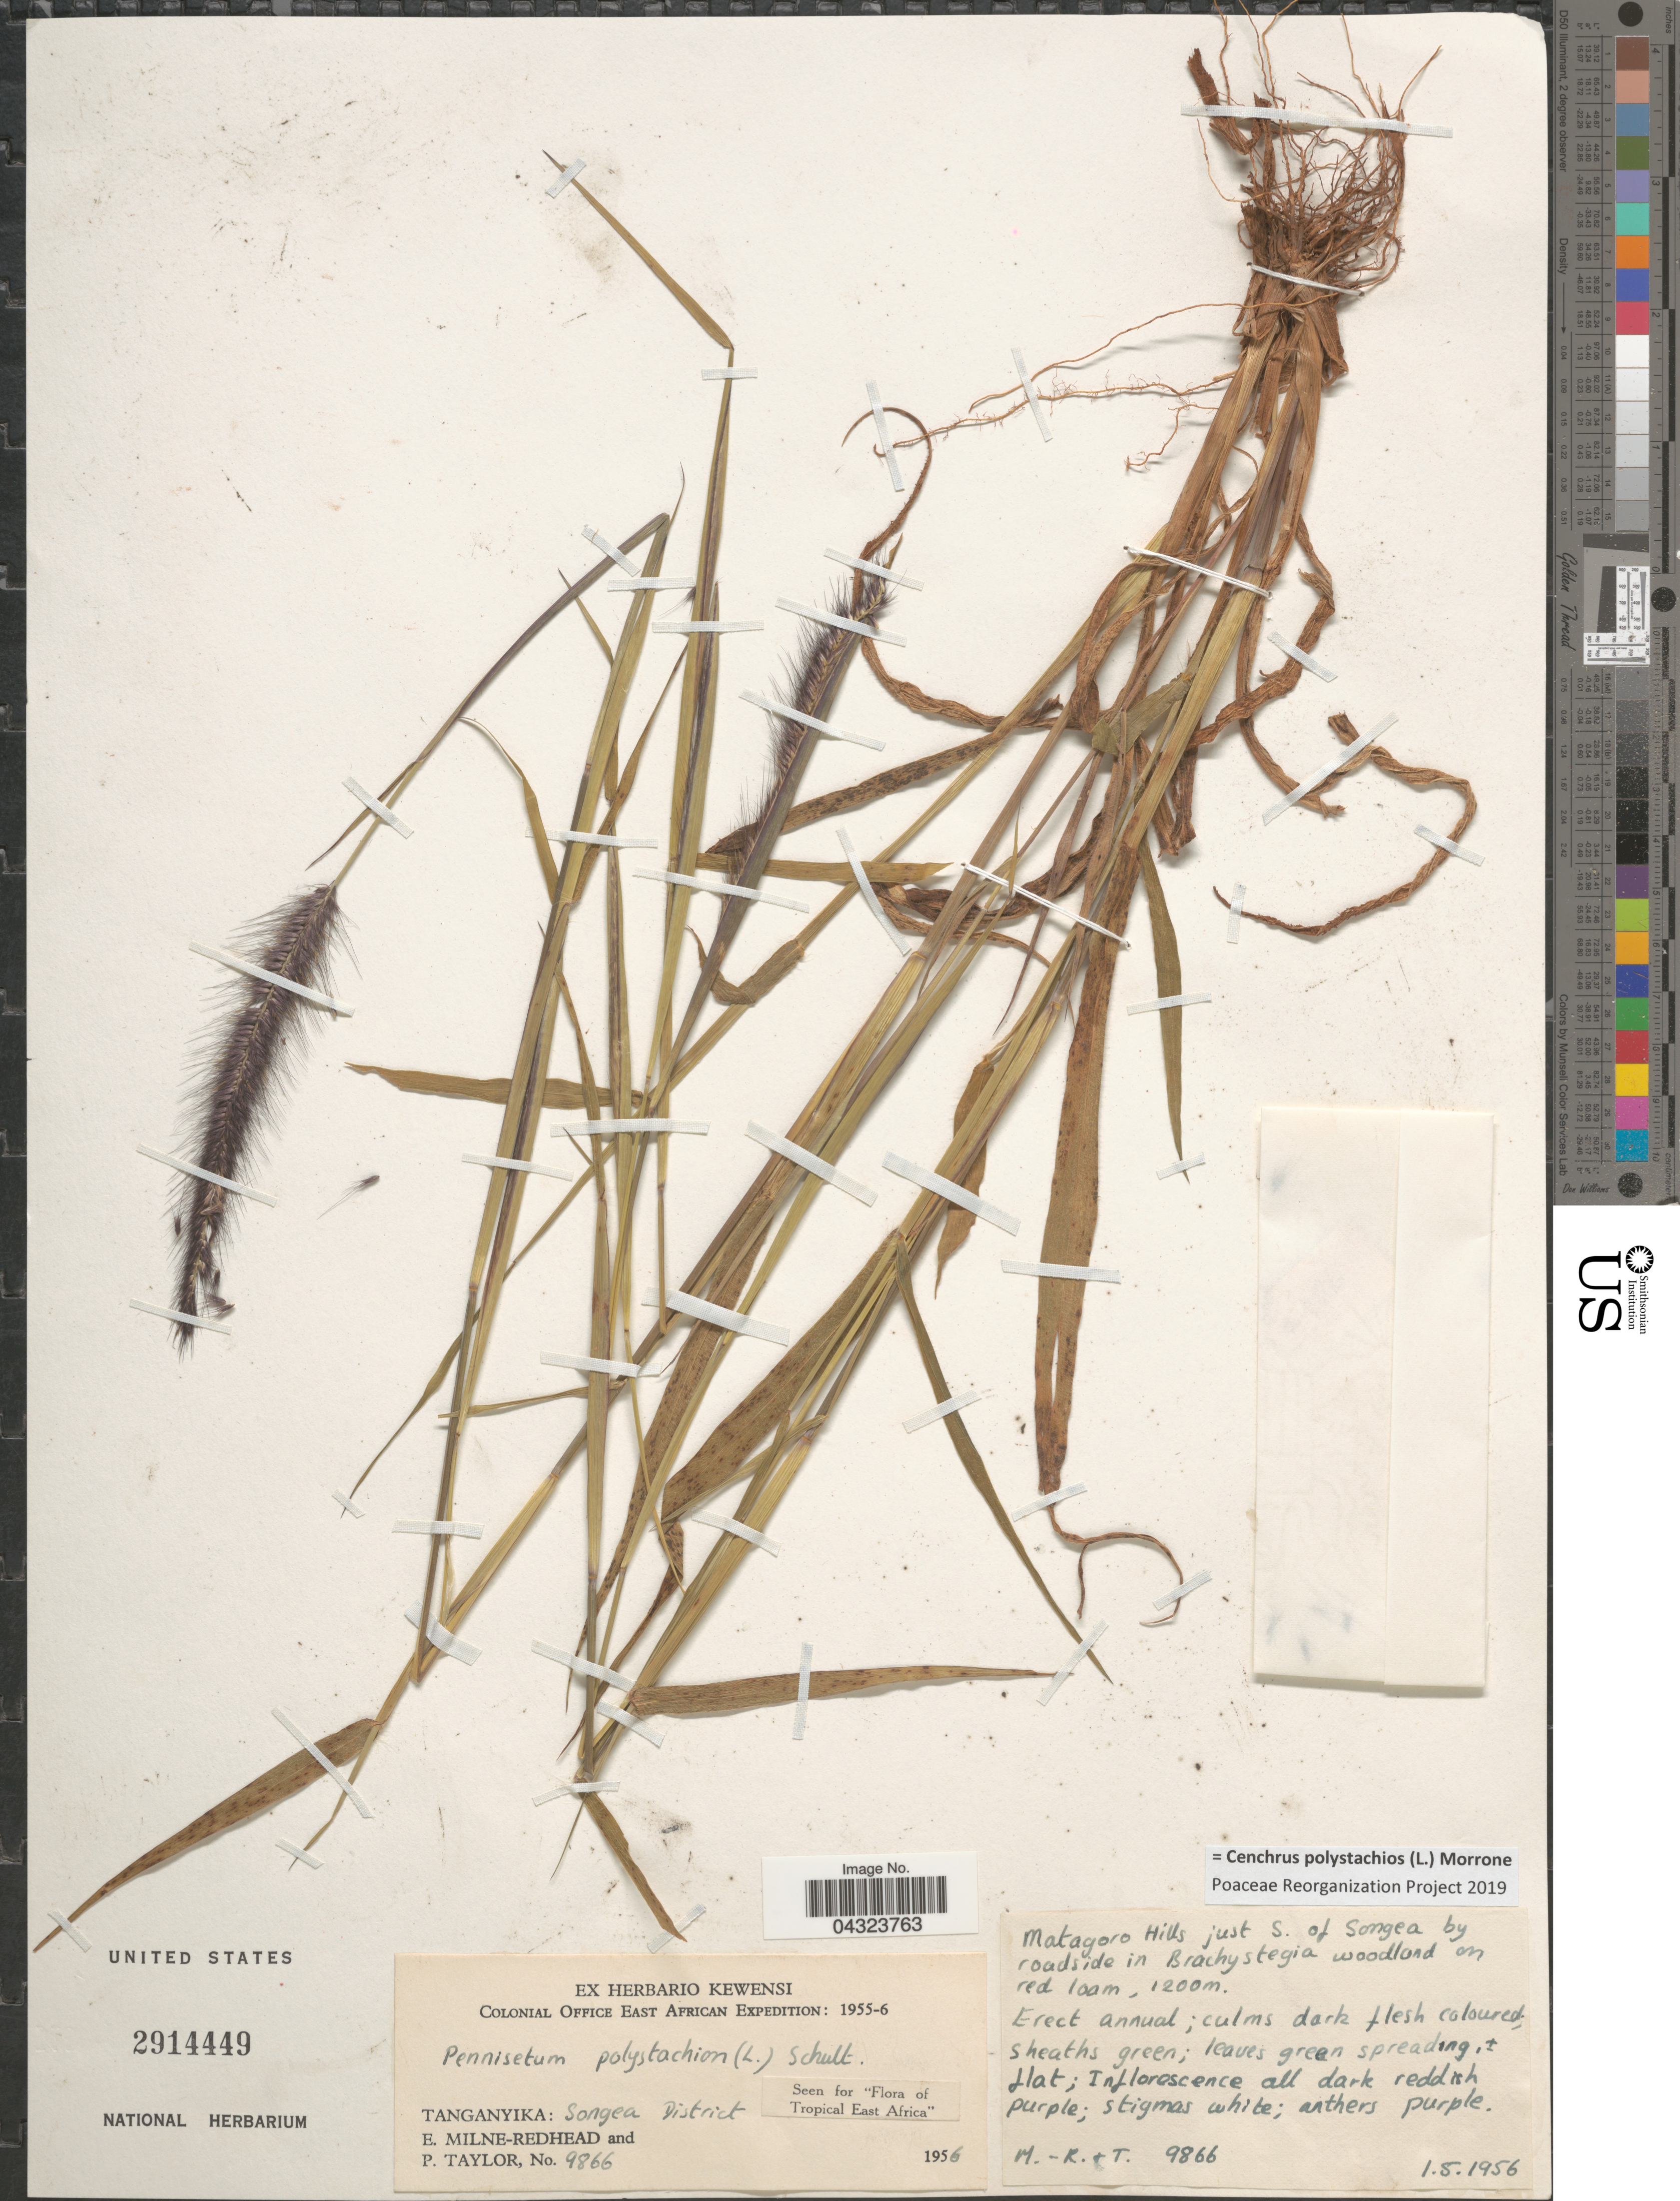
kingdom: Plantae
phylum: Tracheophyta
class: Liliopsida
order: Poales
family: Poaceae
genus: Cenchrus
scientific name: Cenchrus polystachios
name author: (L.) Morrone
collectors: E. W. Milne-Redhead & P. Taylor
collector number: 9866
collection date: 1956-05-01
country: Tanzania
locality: Colonial Office East African Expedition: 1955-6. Tanganyika: Songea District. Matagoro Hills just S. of Songea by roadside in Brachystegia woodland on red loam.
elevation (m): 1200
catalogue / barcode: US 2914449